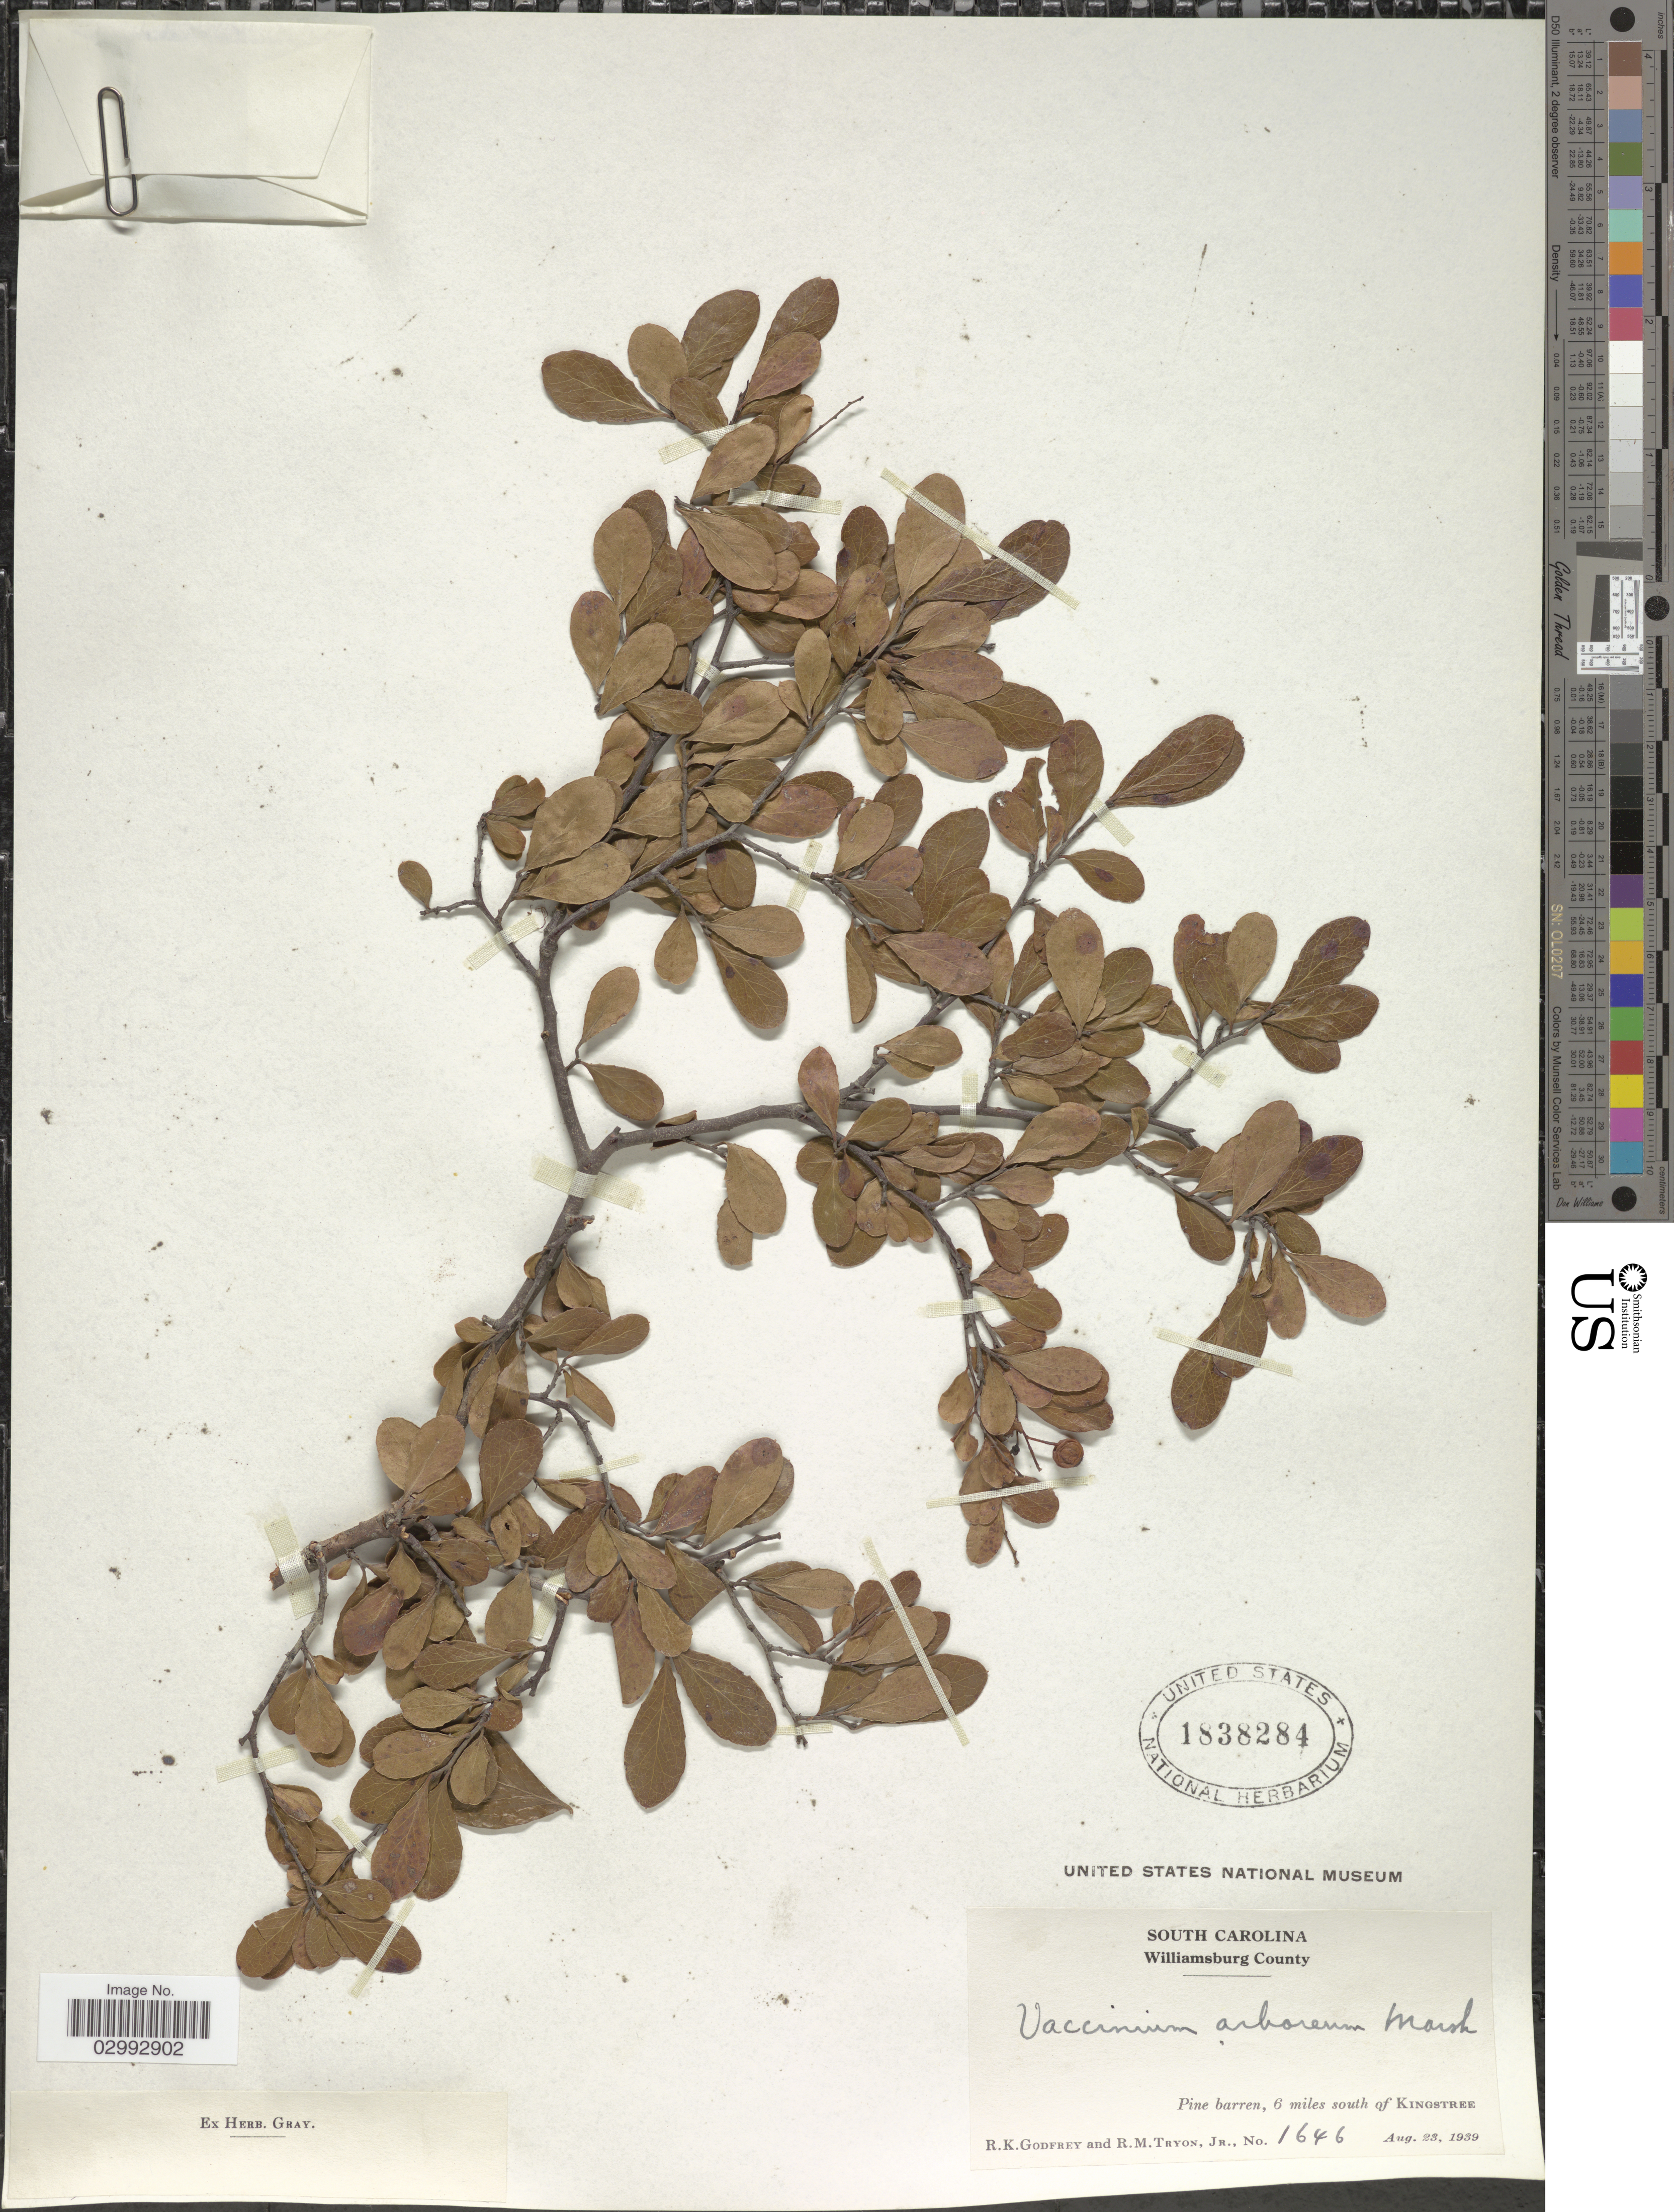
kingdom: Plantae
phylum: Tracheophyta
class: Magnoliopsida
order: Ericales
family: Ericaceae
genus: Batodendron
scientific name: Batodendron arboreum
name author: Nutt.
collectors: R. K. Godfrey & R. Tryon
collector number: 1646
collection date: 1939-08-23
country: United States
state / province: South Carolina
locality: Williamsburg County. Pine barren, 6 miles south of Kingstree.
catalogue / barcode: US 1838284